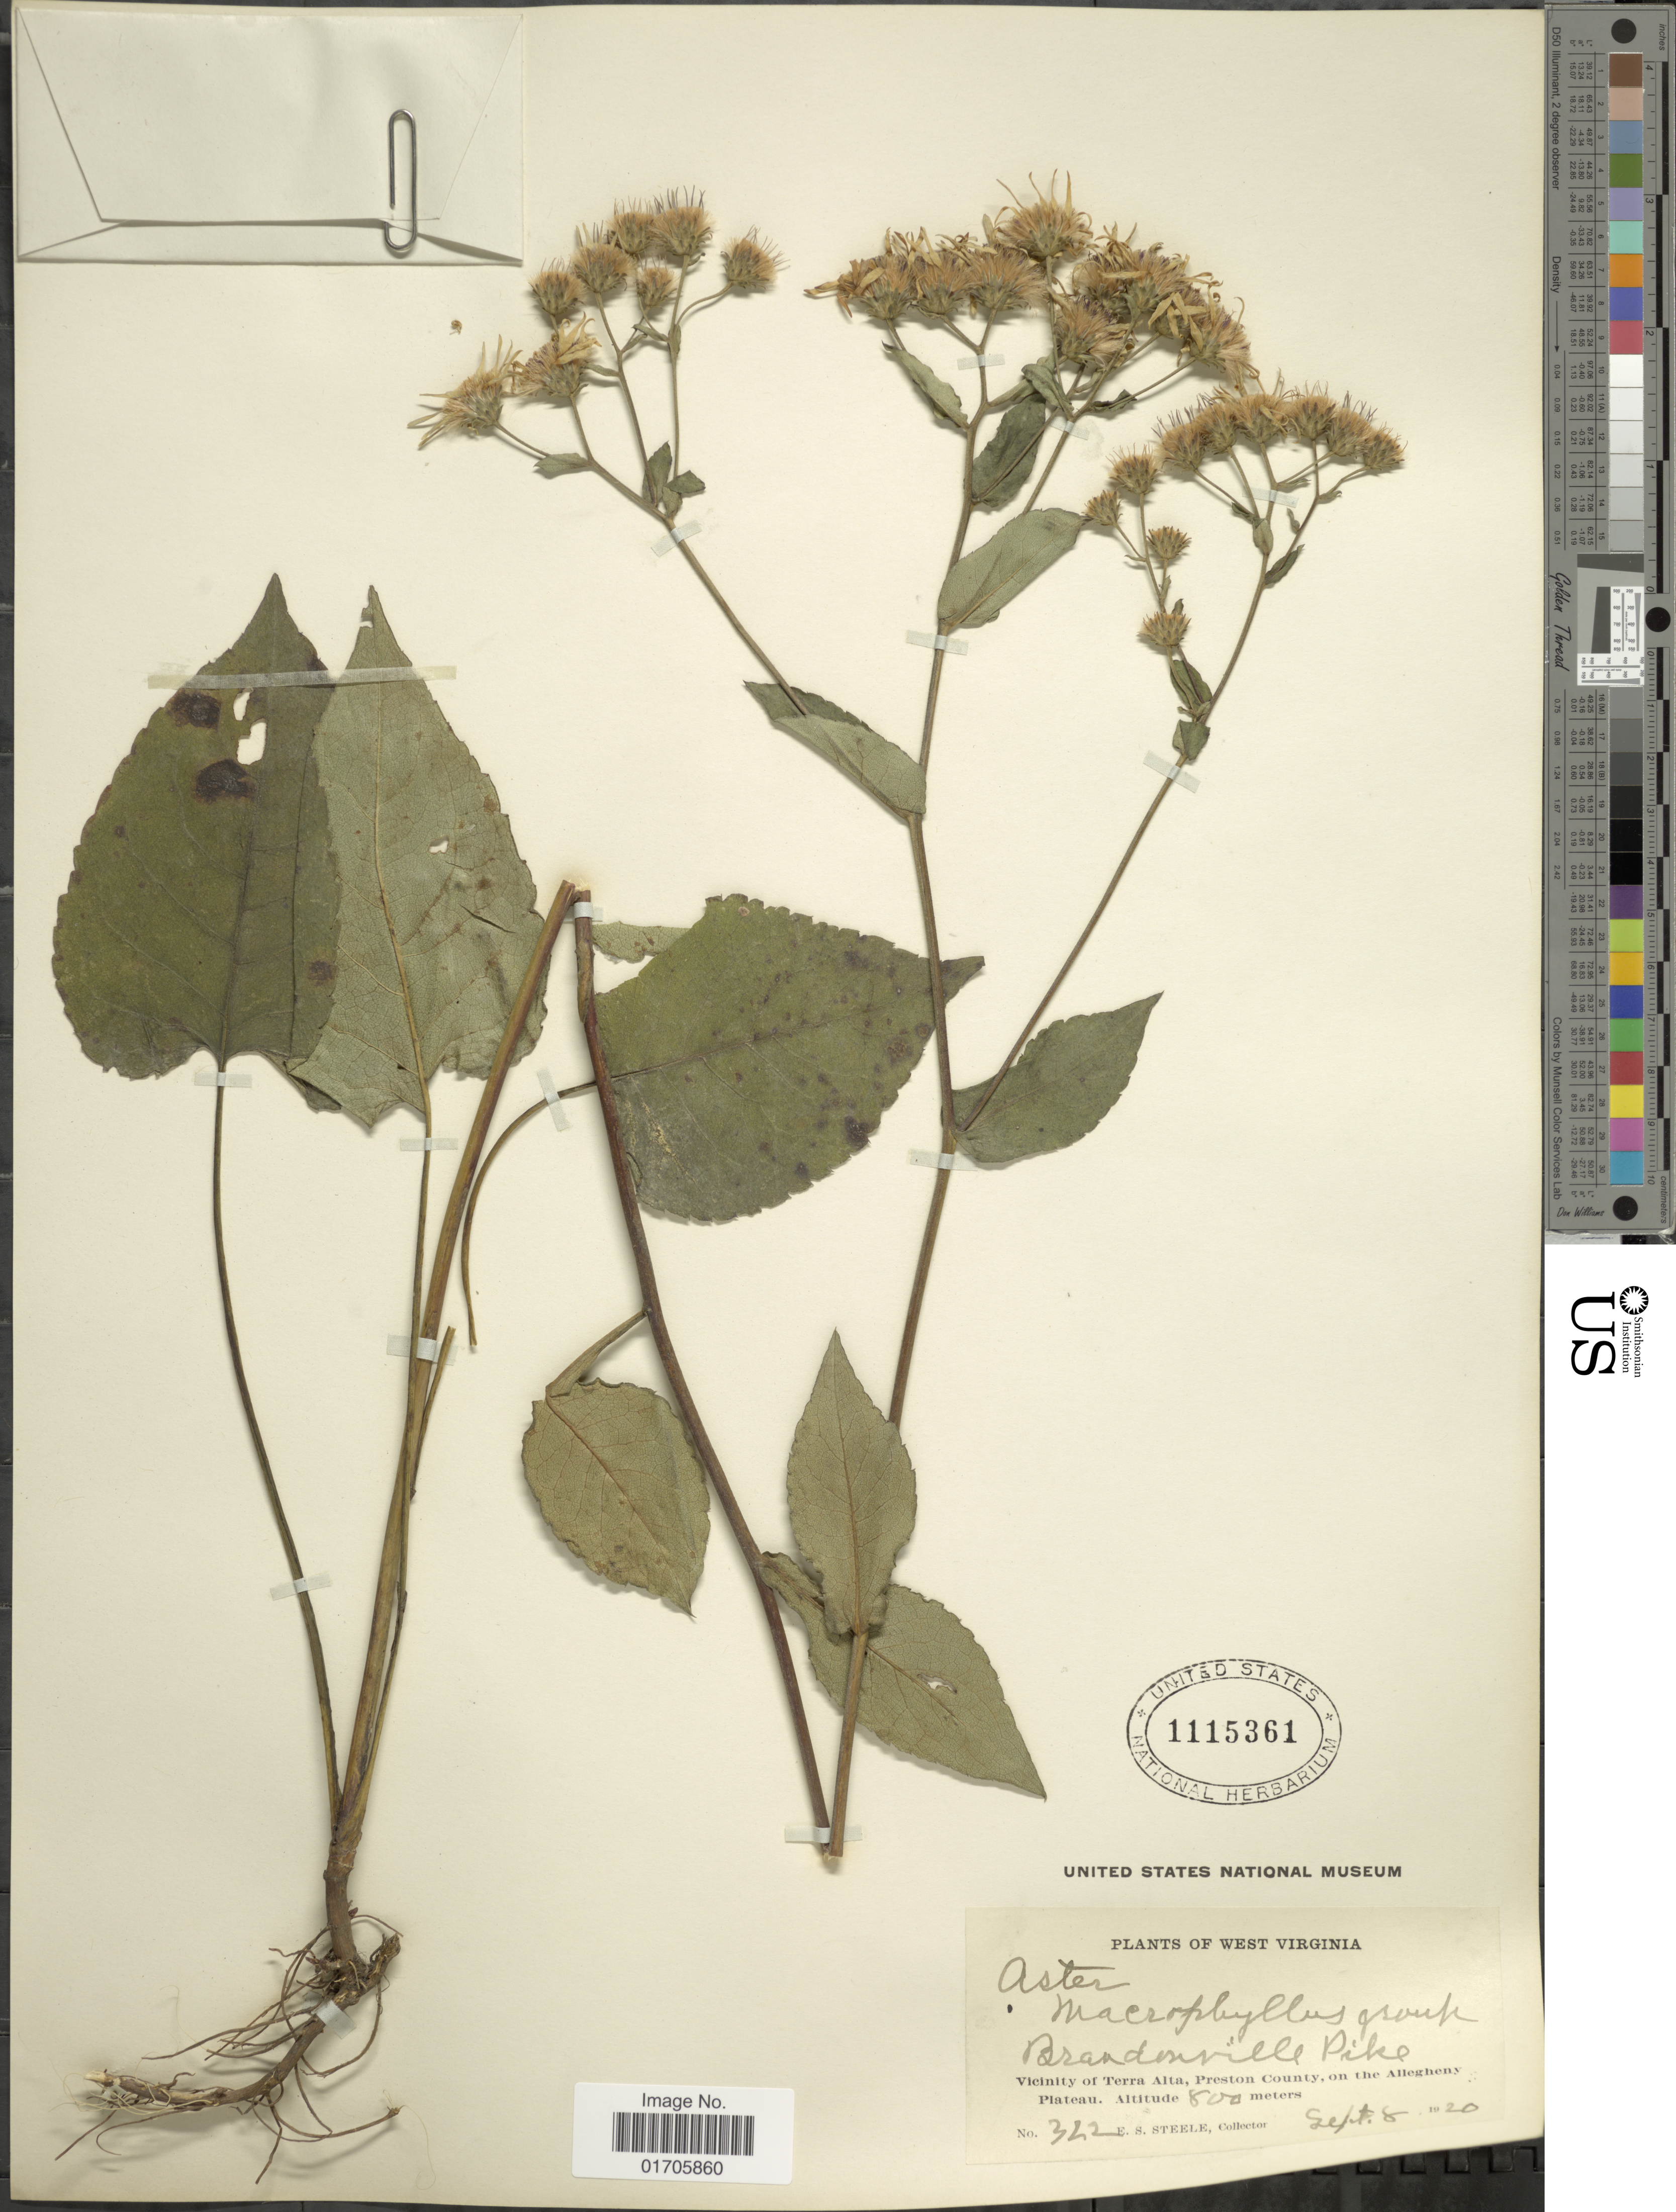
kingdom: Plantae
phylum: Tracheophyta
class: Magnoliopsida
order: Asterales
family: Asteraceae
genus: Eurybia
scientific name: Eurybia macrophylla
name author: (L.) Cass.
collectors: E. Steele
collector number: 322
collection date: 1920-09-08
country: United States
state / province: West Virginia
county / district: Preston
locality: West Virginia. Brandonville Pike. Vicinity of Terra Alta, Preston County, on the Allegheny Plateau.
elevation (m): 800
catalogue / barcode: US 115361